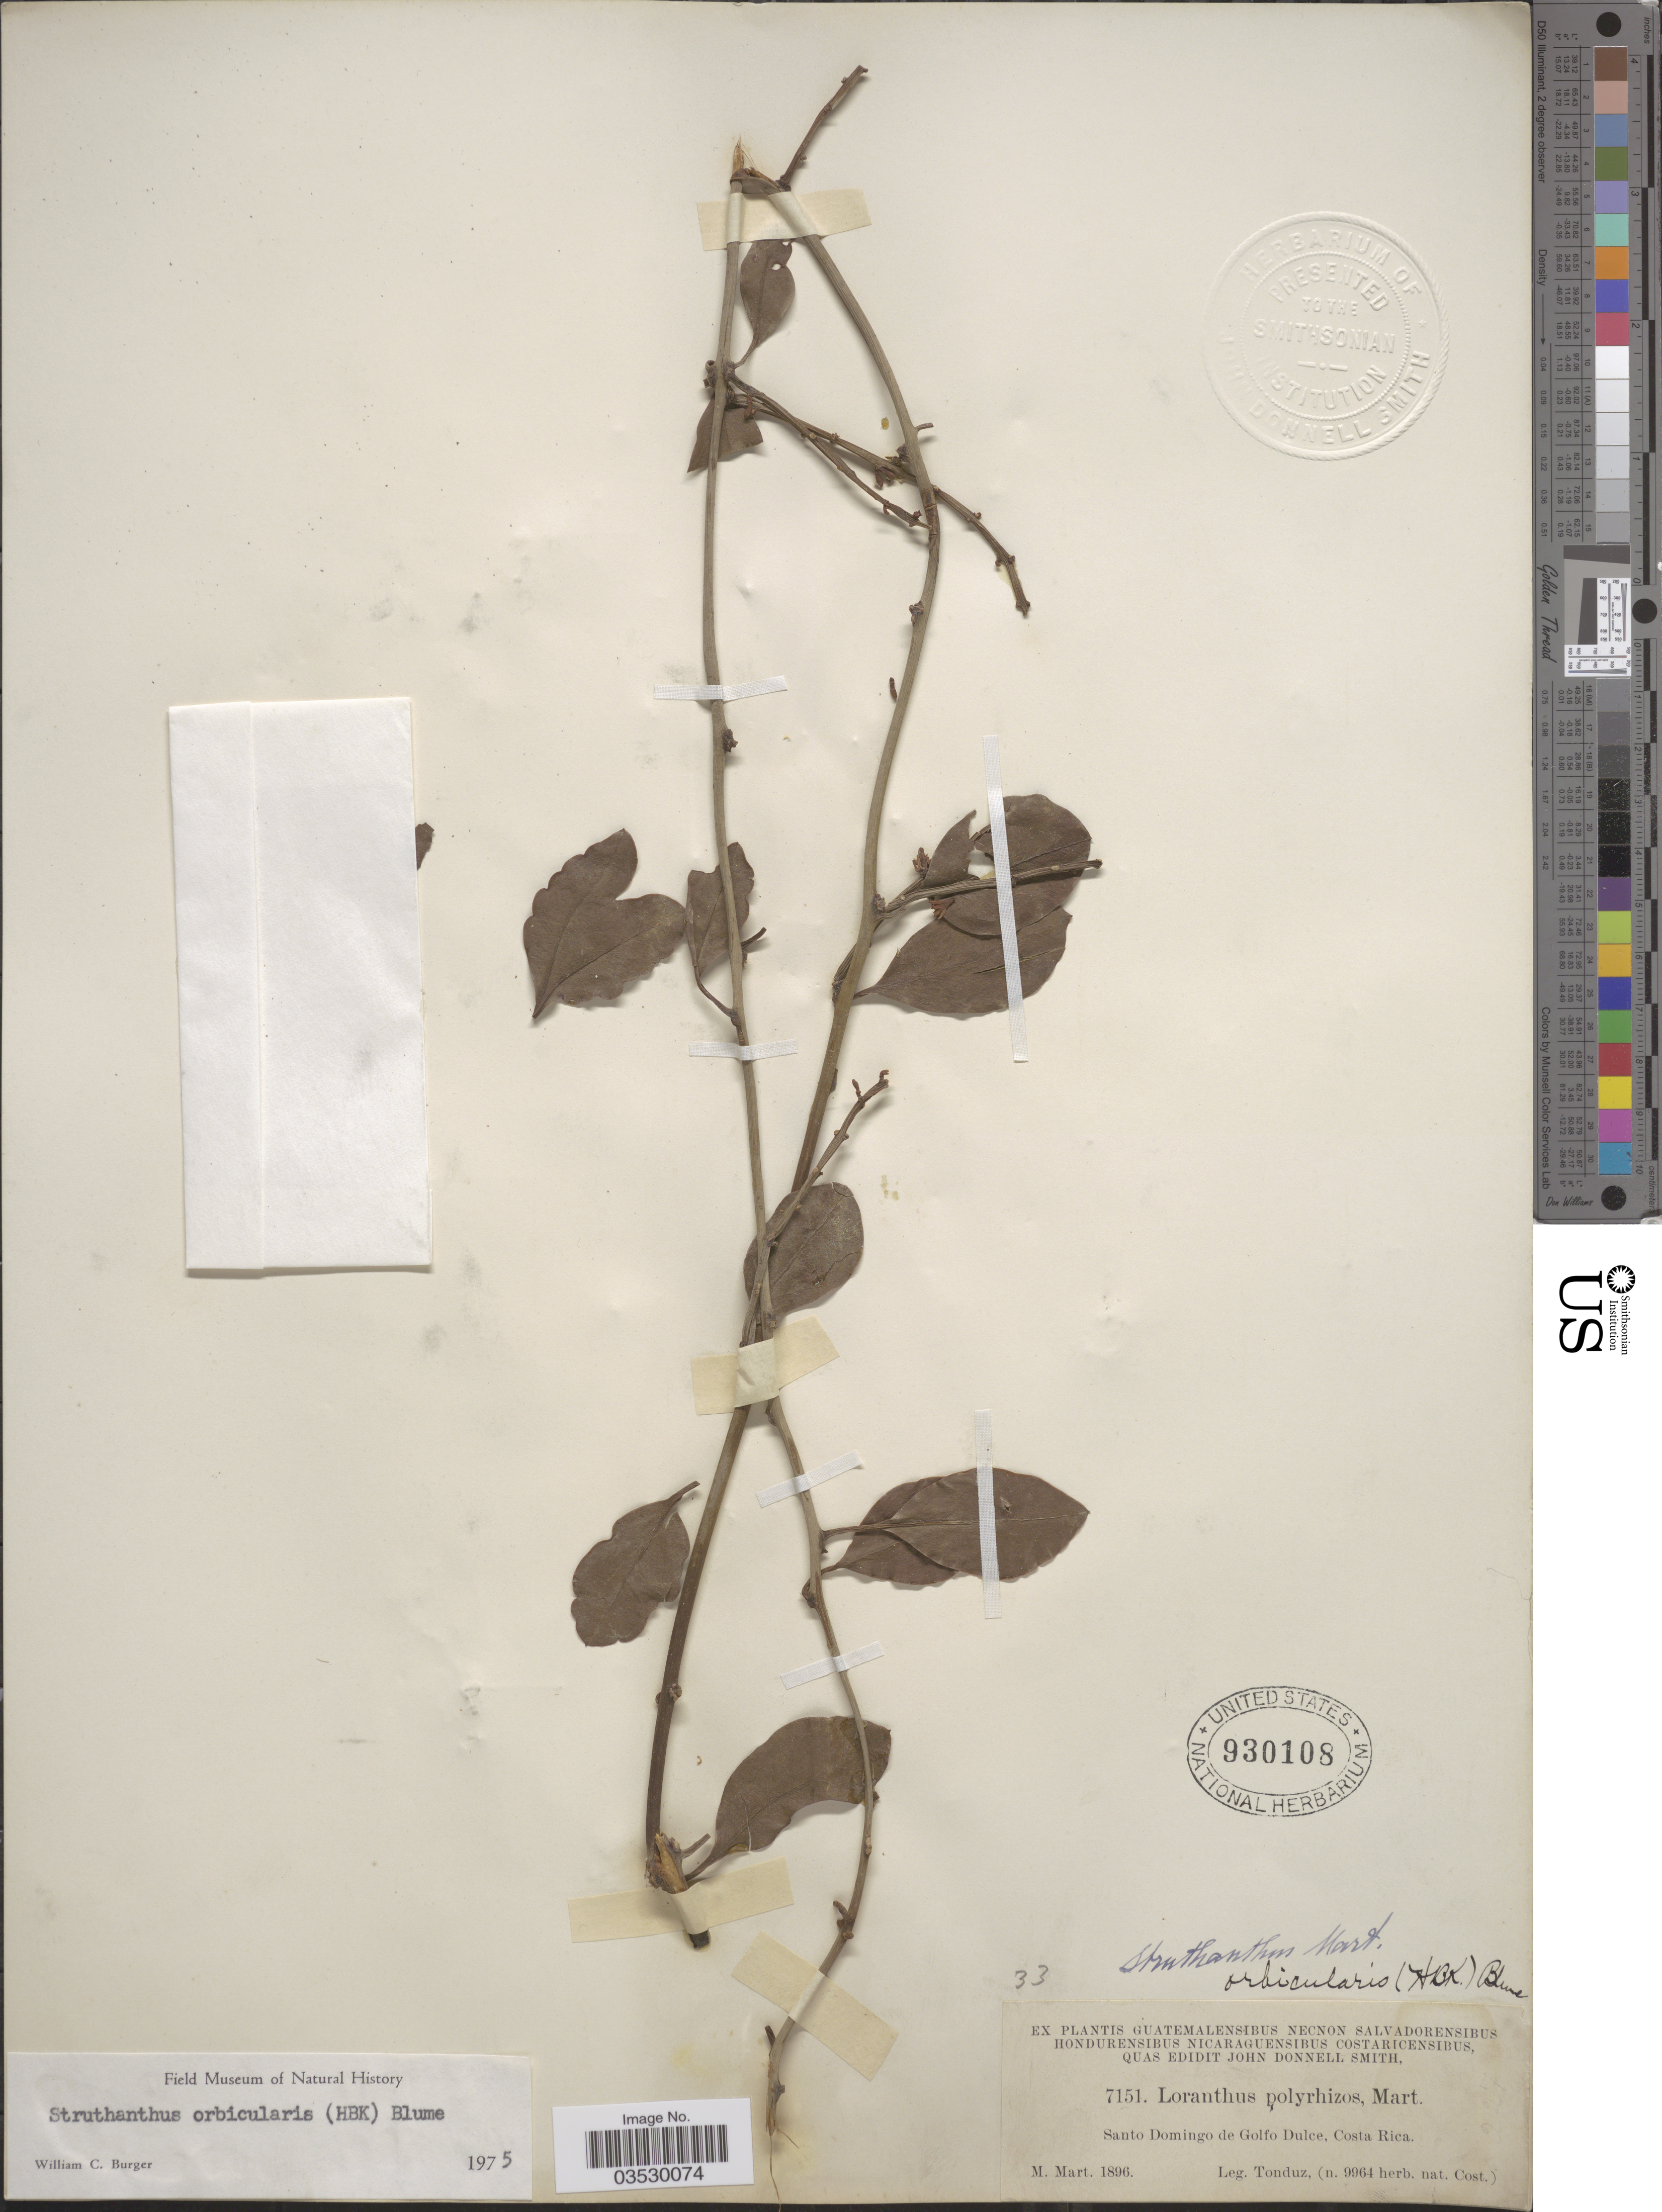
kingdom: Plantae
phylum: Tracheophyta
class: Magnoliopsida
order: Santalales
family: Loranthaceae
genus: Struthanthus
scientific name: Struthanthus orbicularis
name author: (Kunth) Blume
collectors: Tonduz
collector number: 7151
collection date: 1896-03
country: Costa Rica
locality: Santo Domingo de Golfo Dulce.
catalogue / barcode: US 930108